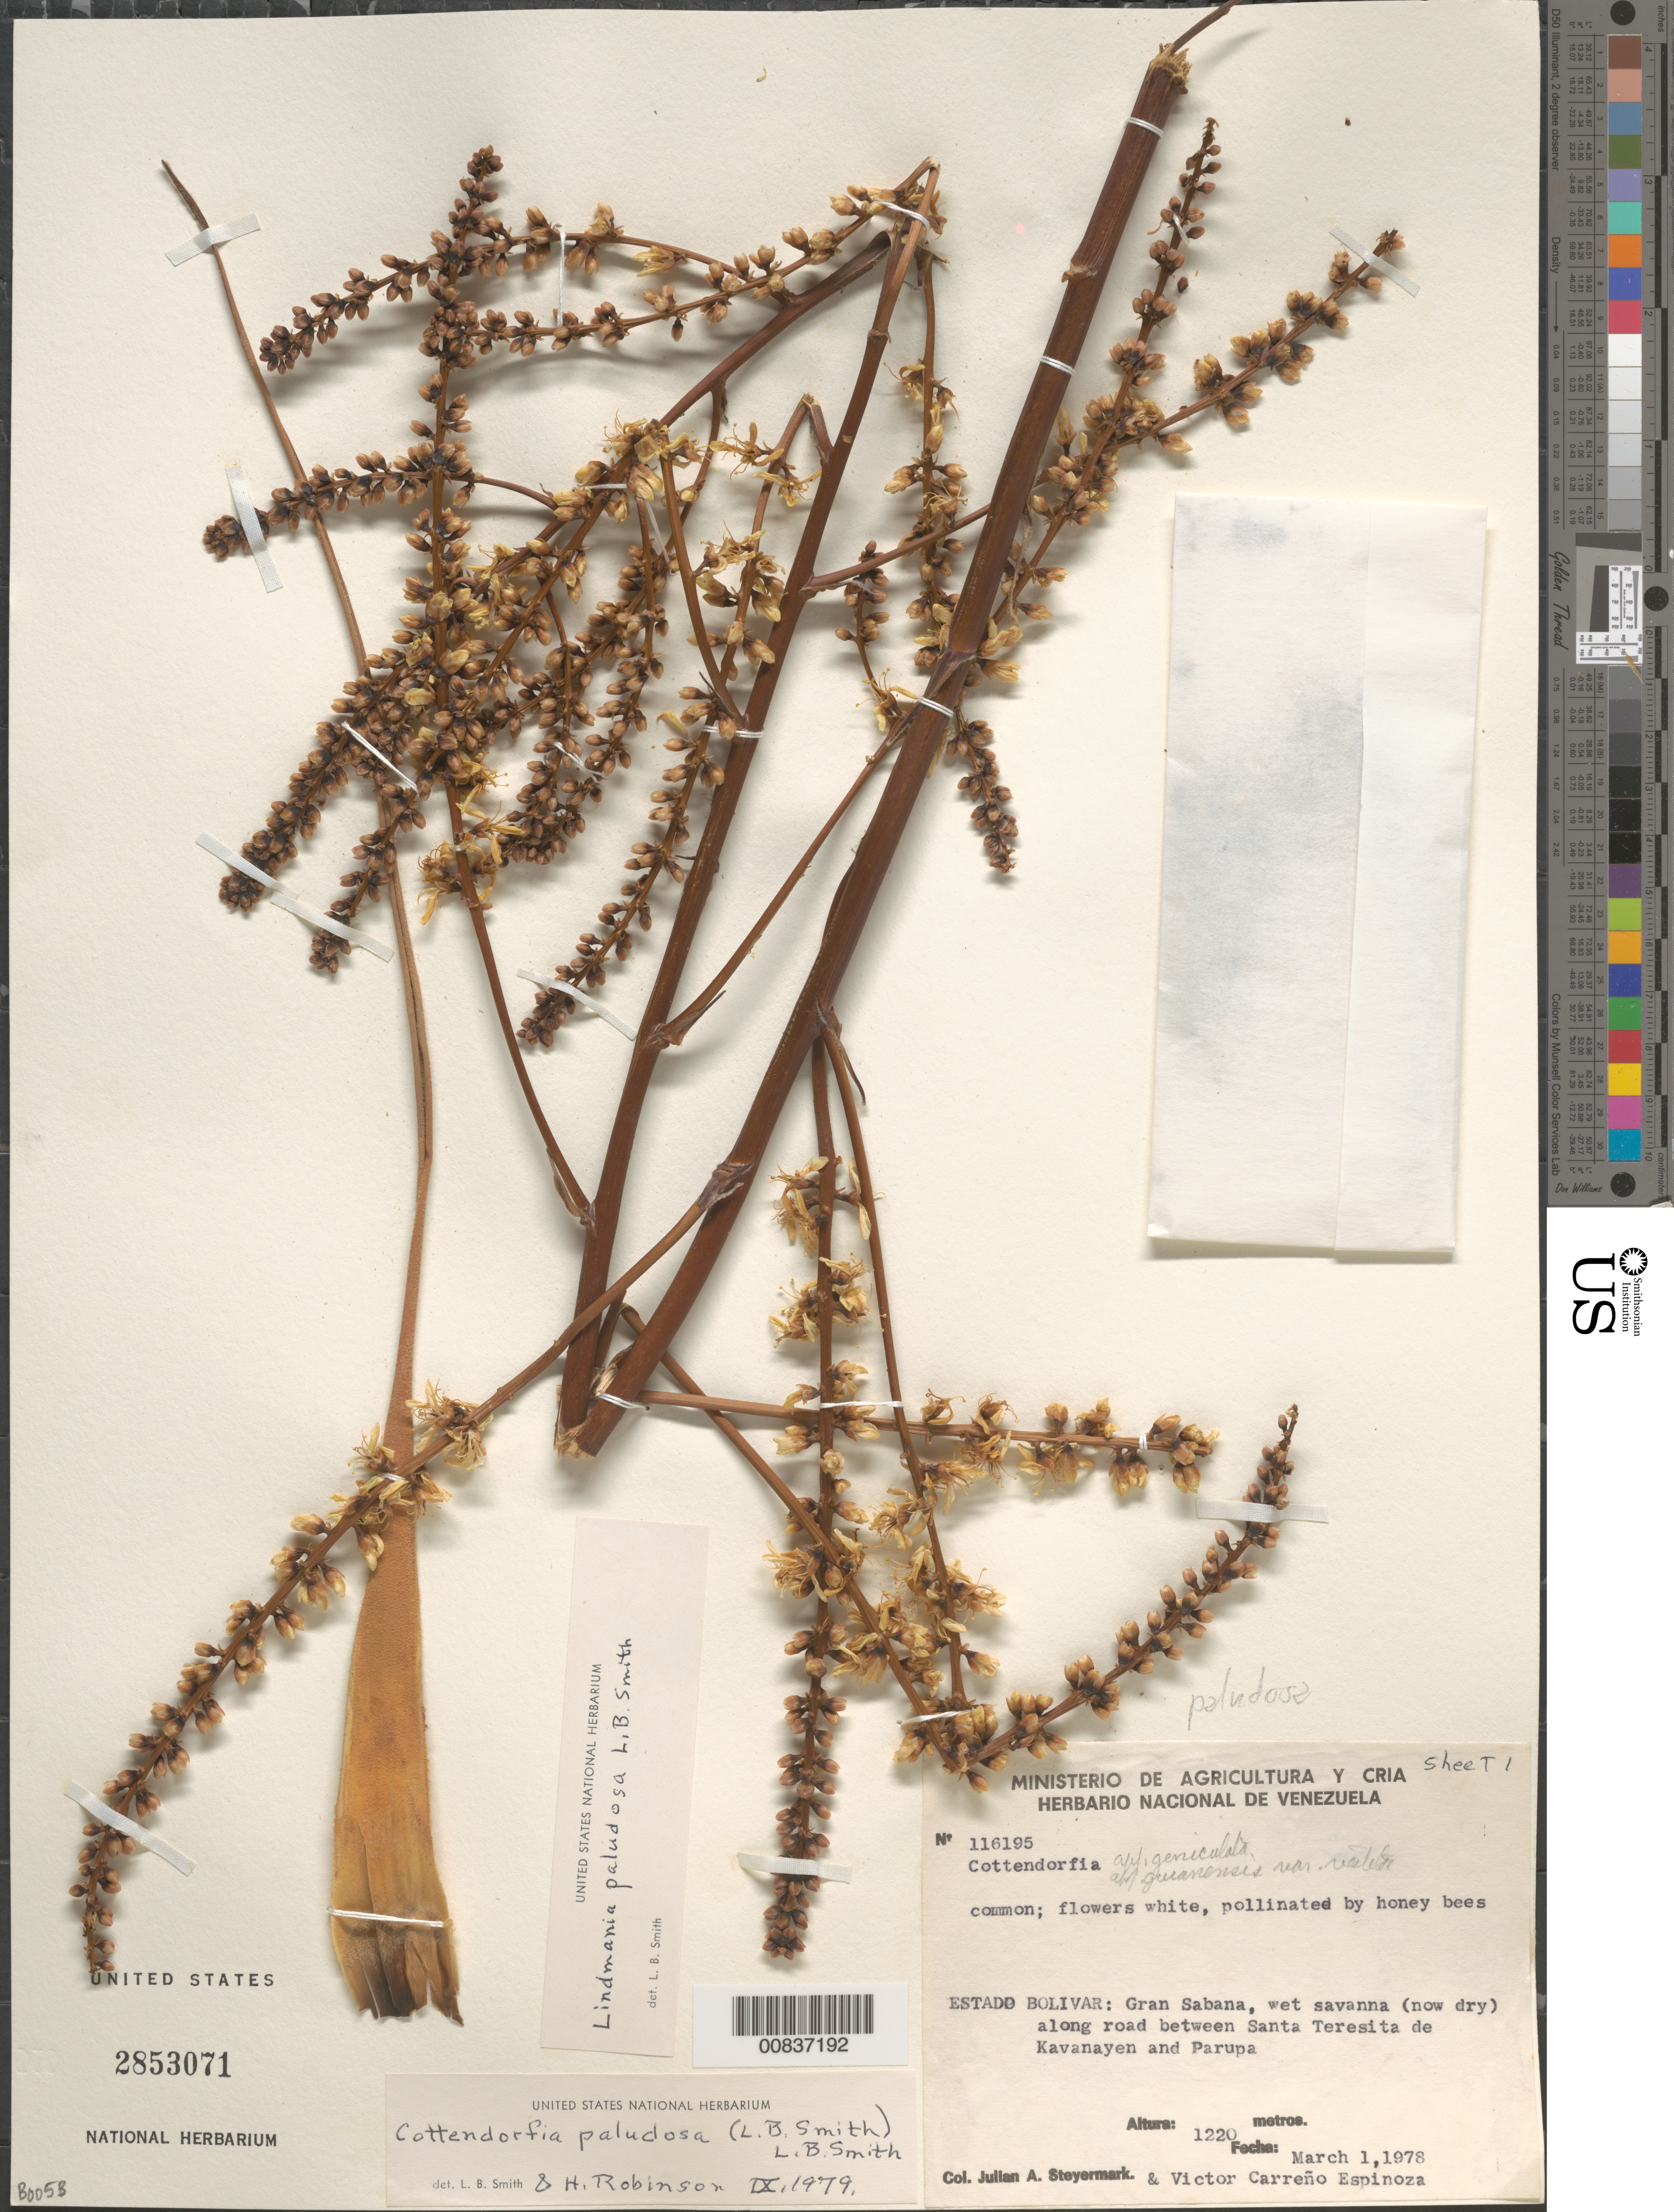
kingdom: Plantae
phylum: Tracheophyta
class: Liliopsida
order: Poales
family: Bromeliaceae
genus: Lindmania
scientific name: Lindmania paludosa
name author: L.B. Sm.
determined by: Smith, Lyman B., (US), NMNH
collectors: J. Steyermark & V. Carreño E.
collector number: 116195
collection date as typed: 1-Mar-78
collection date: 1978-03-01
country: Venezuela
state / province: Bolívar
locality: Gran Sabana, along road between Santa Teresita de Kavanayen and Parupa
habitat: Wet savanna (now dry)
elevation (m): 1220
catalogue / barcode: US 2853071